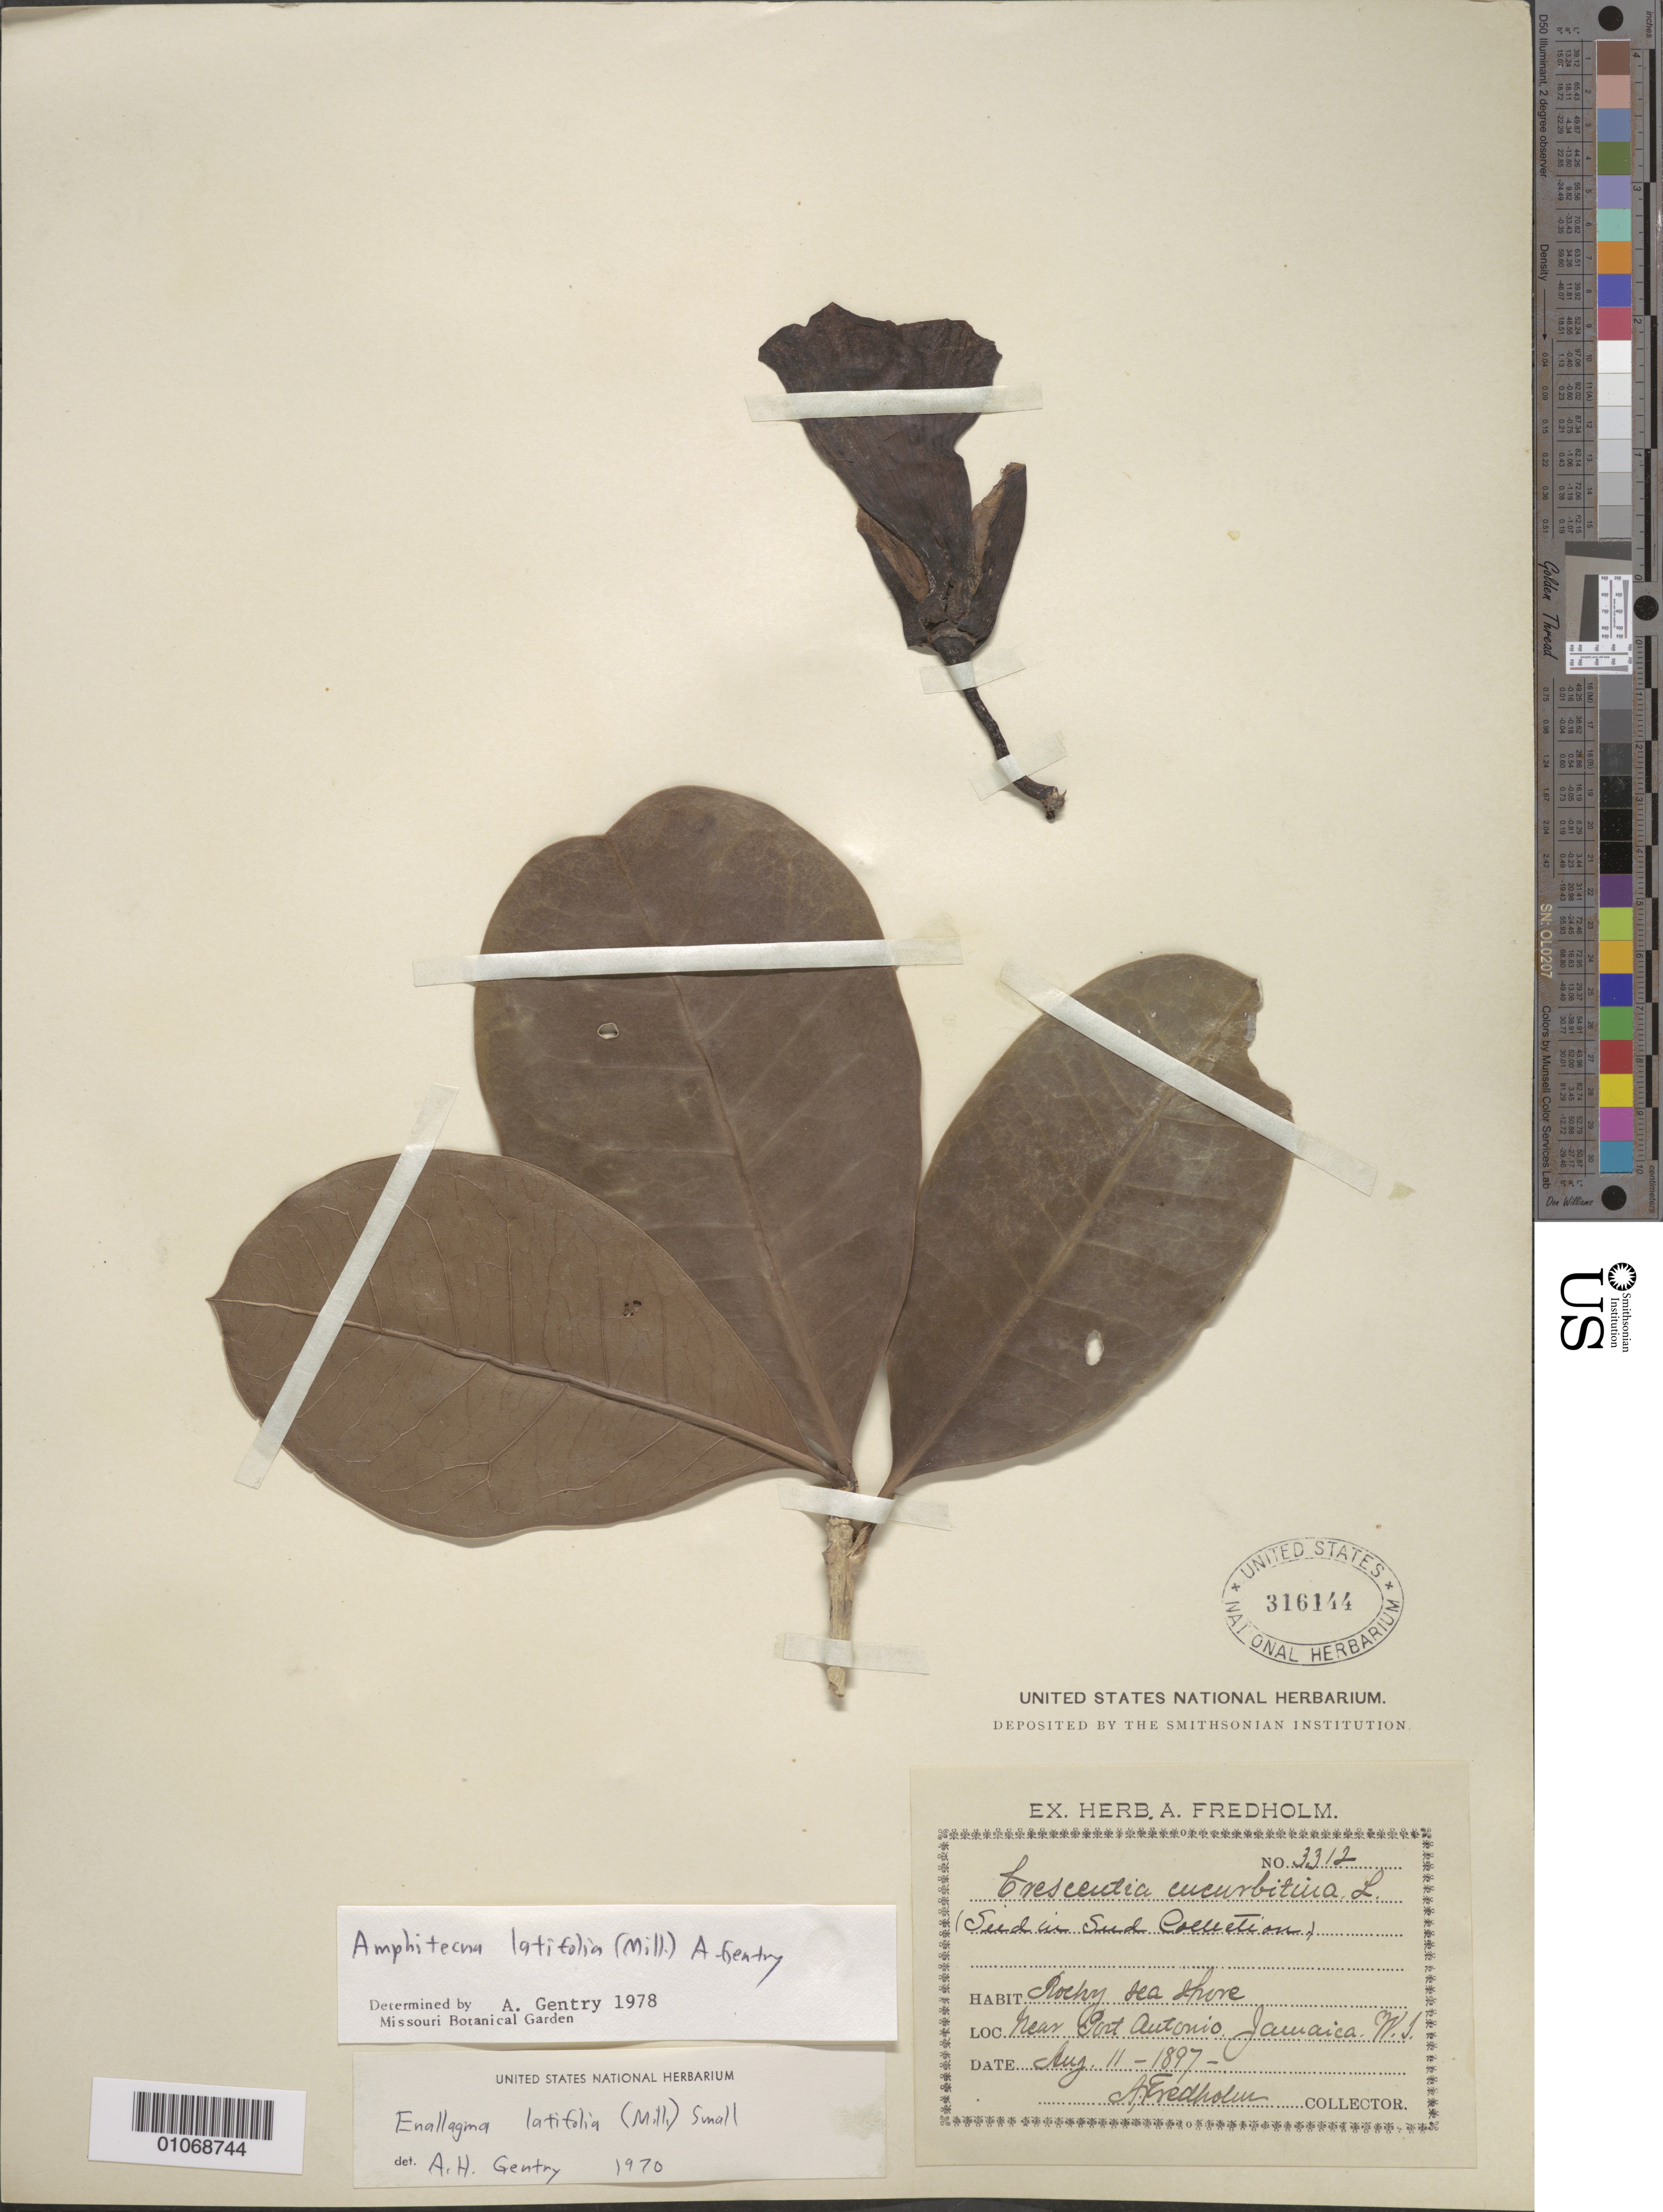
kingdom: Plantae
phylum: Tracheophyta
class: Magnoliopsida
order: Lamiales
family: Bignoniaceae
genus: Amphitecna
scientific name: Amphitecna latifolia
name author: (Mill.) A.H. Gentry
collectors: A. Fredholm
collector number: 3312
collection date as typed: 11 Aug 1897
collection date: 1897-08-11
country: Jamaica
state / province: Portland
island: Jamaica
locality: Near Port Antonio, rocky sea shore.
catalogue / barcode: US 316144